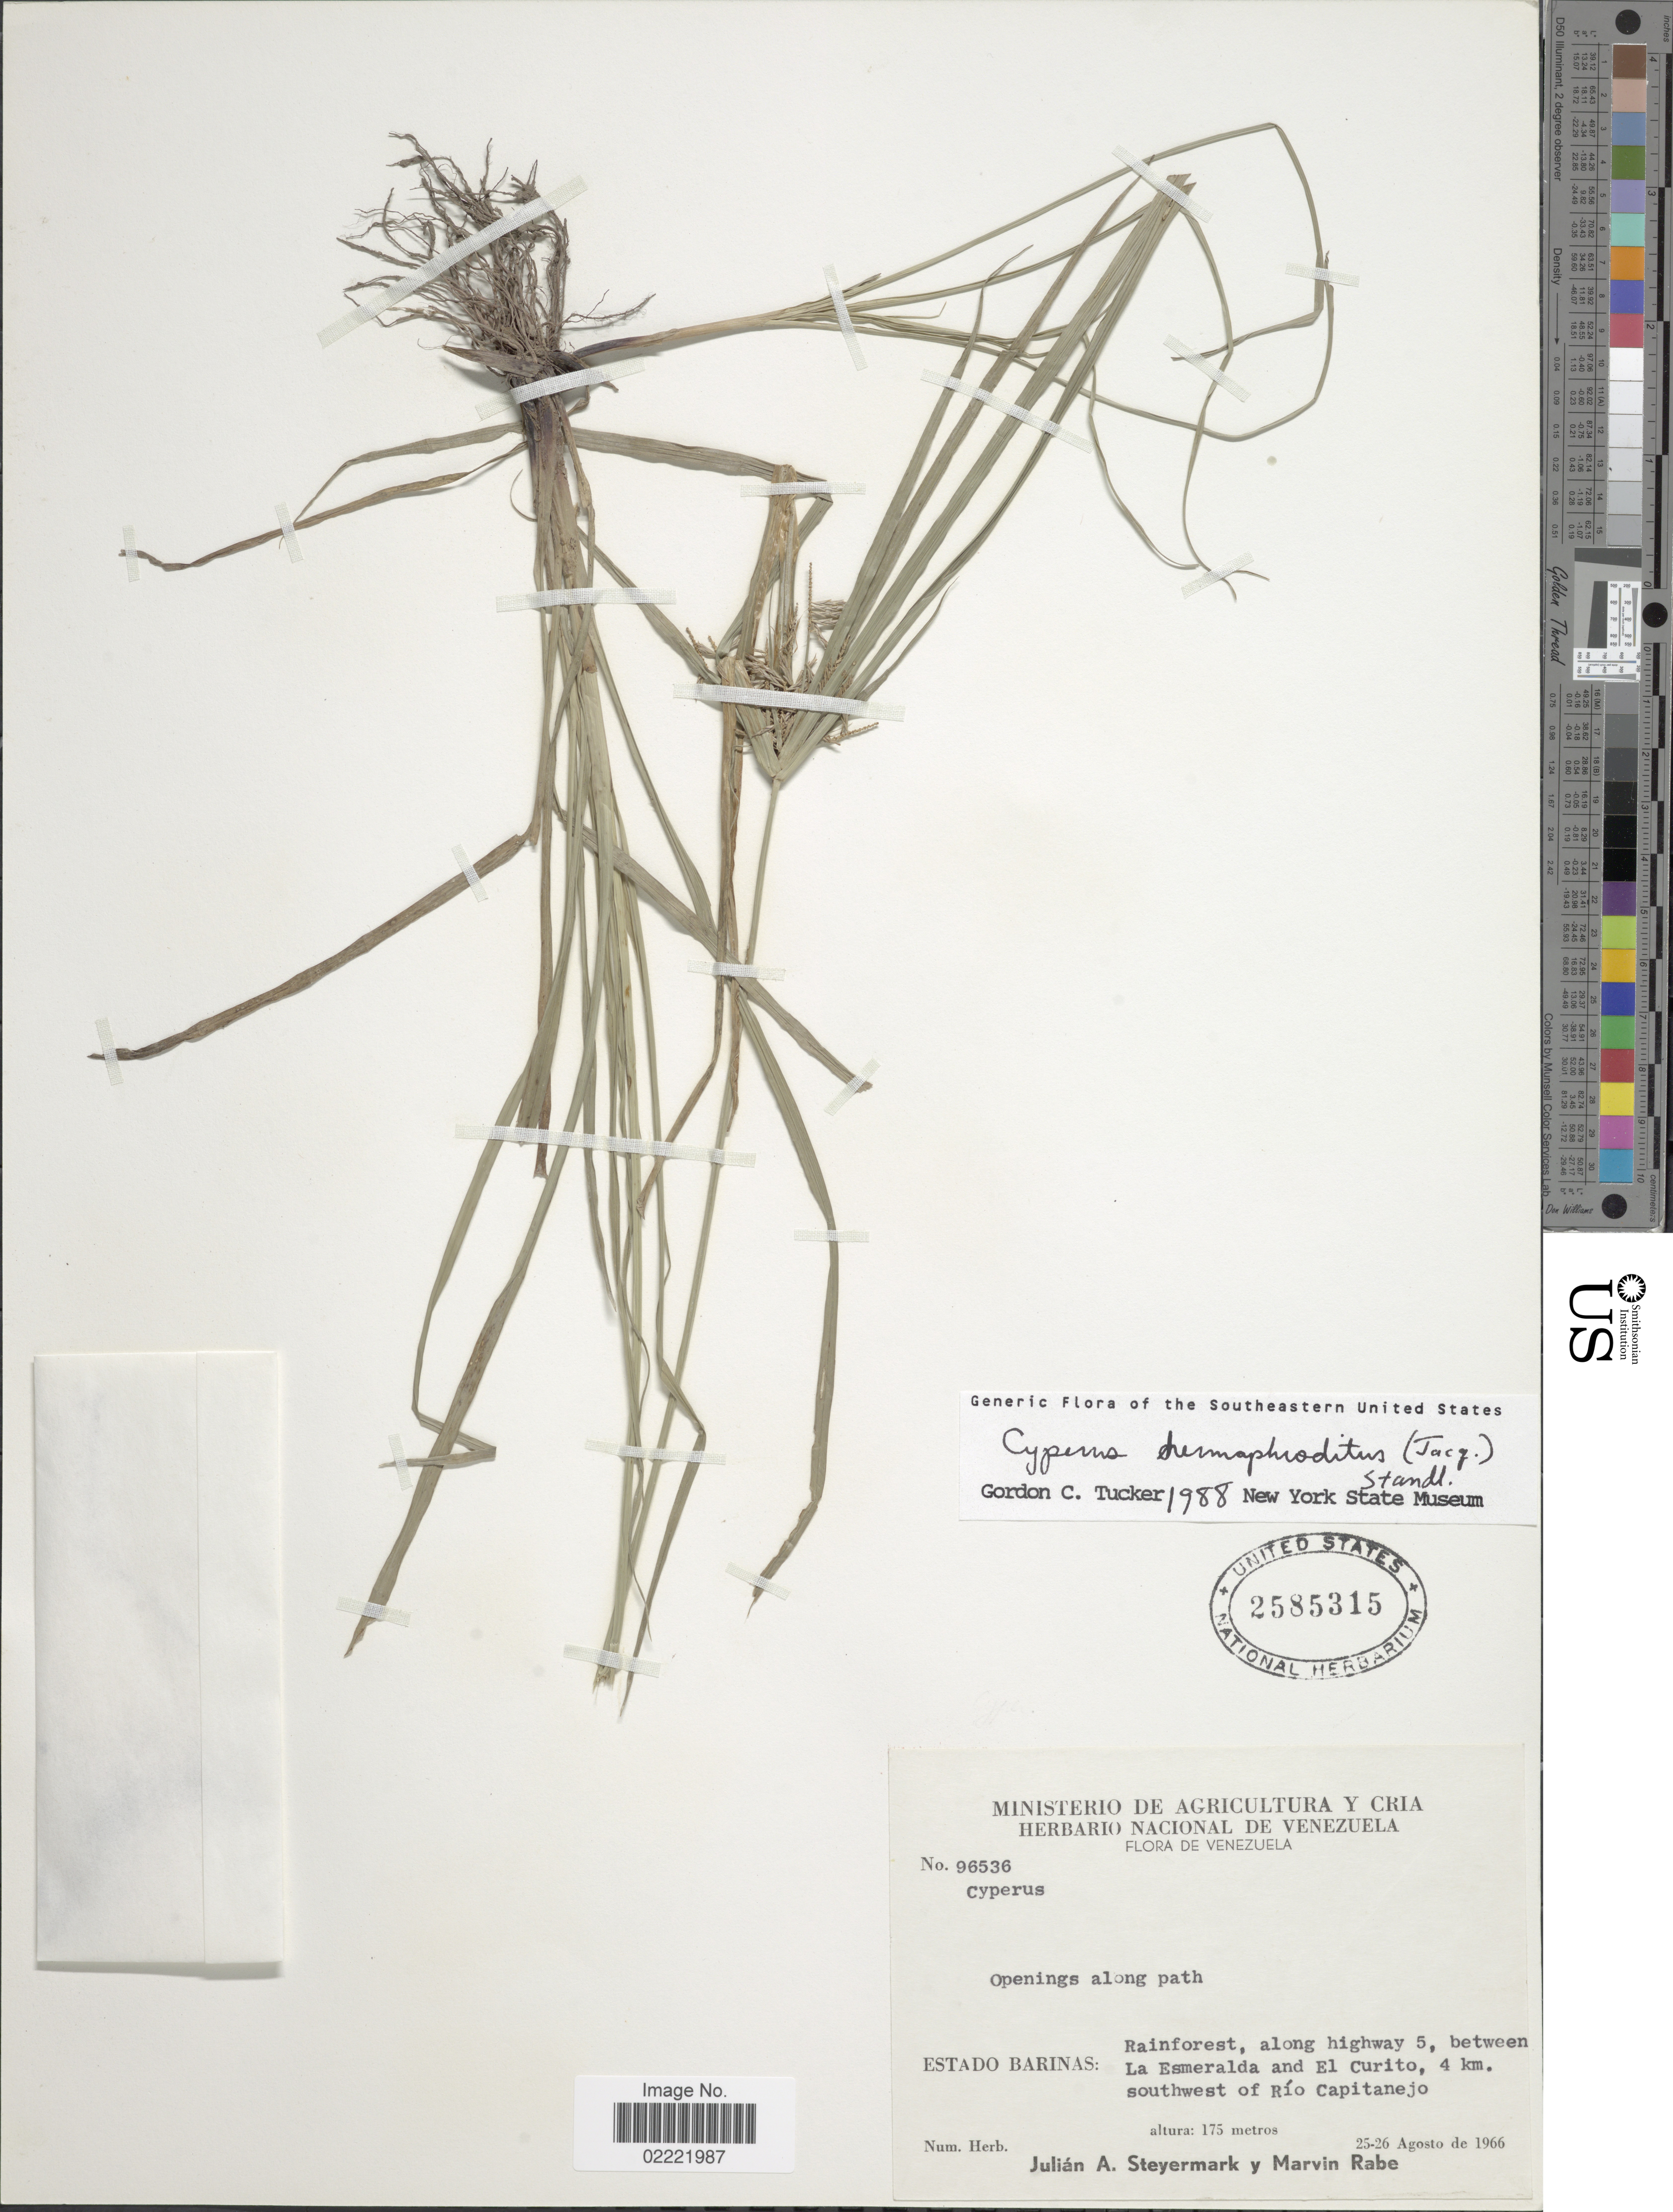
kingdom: Plantae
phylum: Tracheophyta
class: Liliopsida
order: Poales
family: Cyperaceae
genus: Cyperus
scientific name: Cyperus hermaphroditus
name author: (Jacq.) Standl.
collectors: J. Steyermark & M. Rabe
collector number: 96536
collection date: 1966-08-25/1966-08-26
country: Venezuela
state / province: Barinas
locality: along highway 5, between La Esmeralda and El Curito, 4 km. southwest of Rio Capitanejo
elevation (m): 175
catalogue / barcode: US 2585315